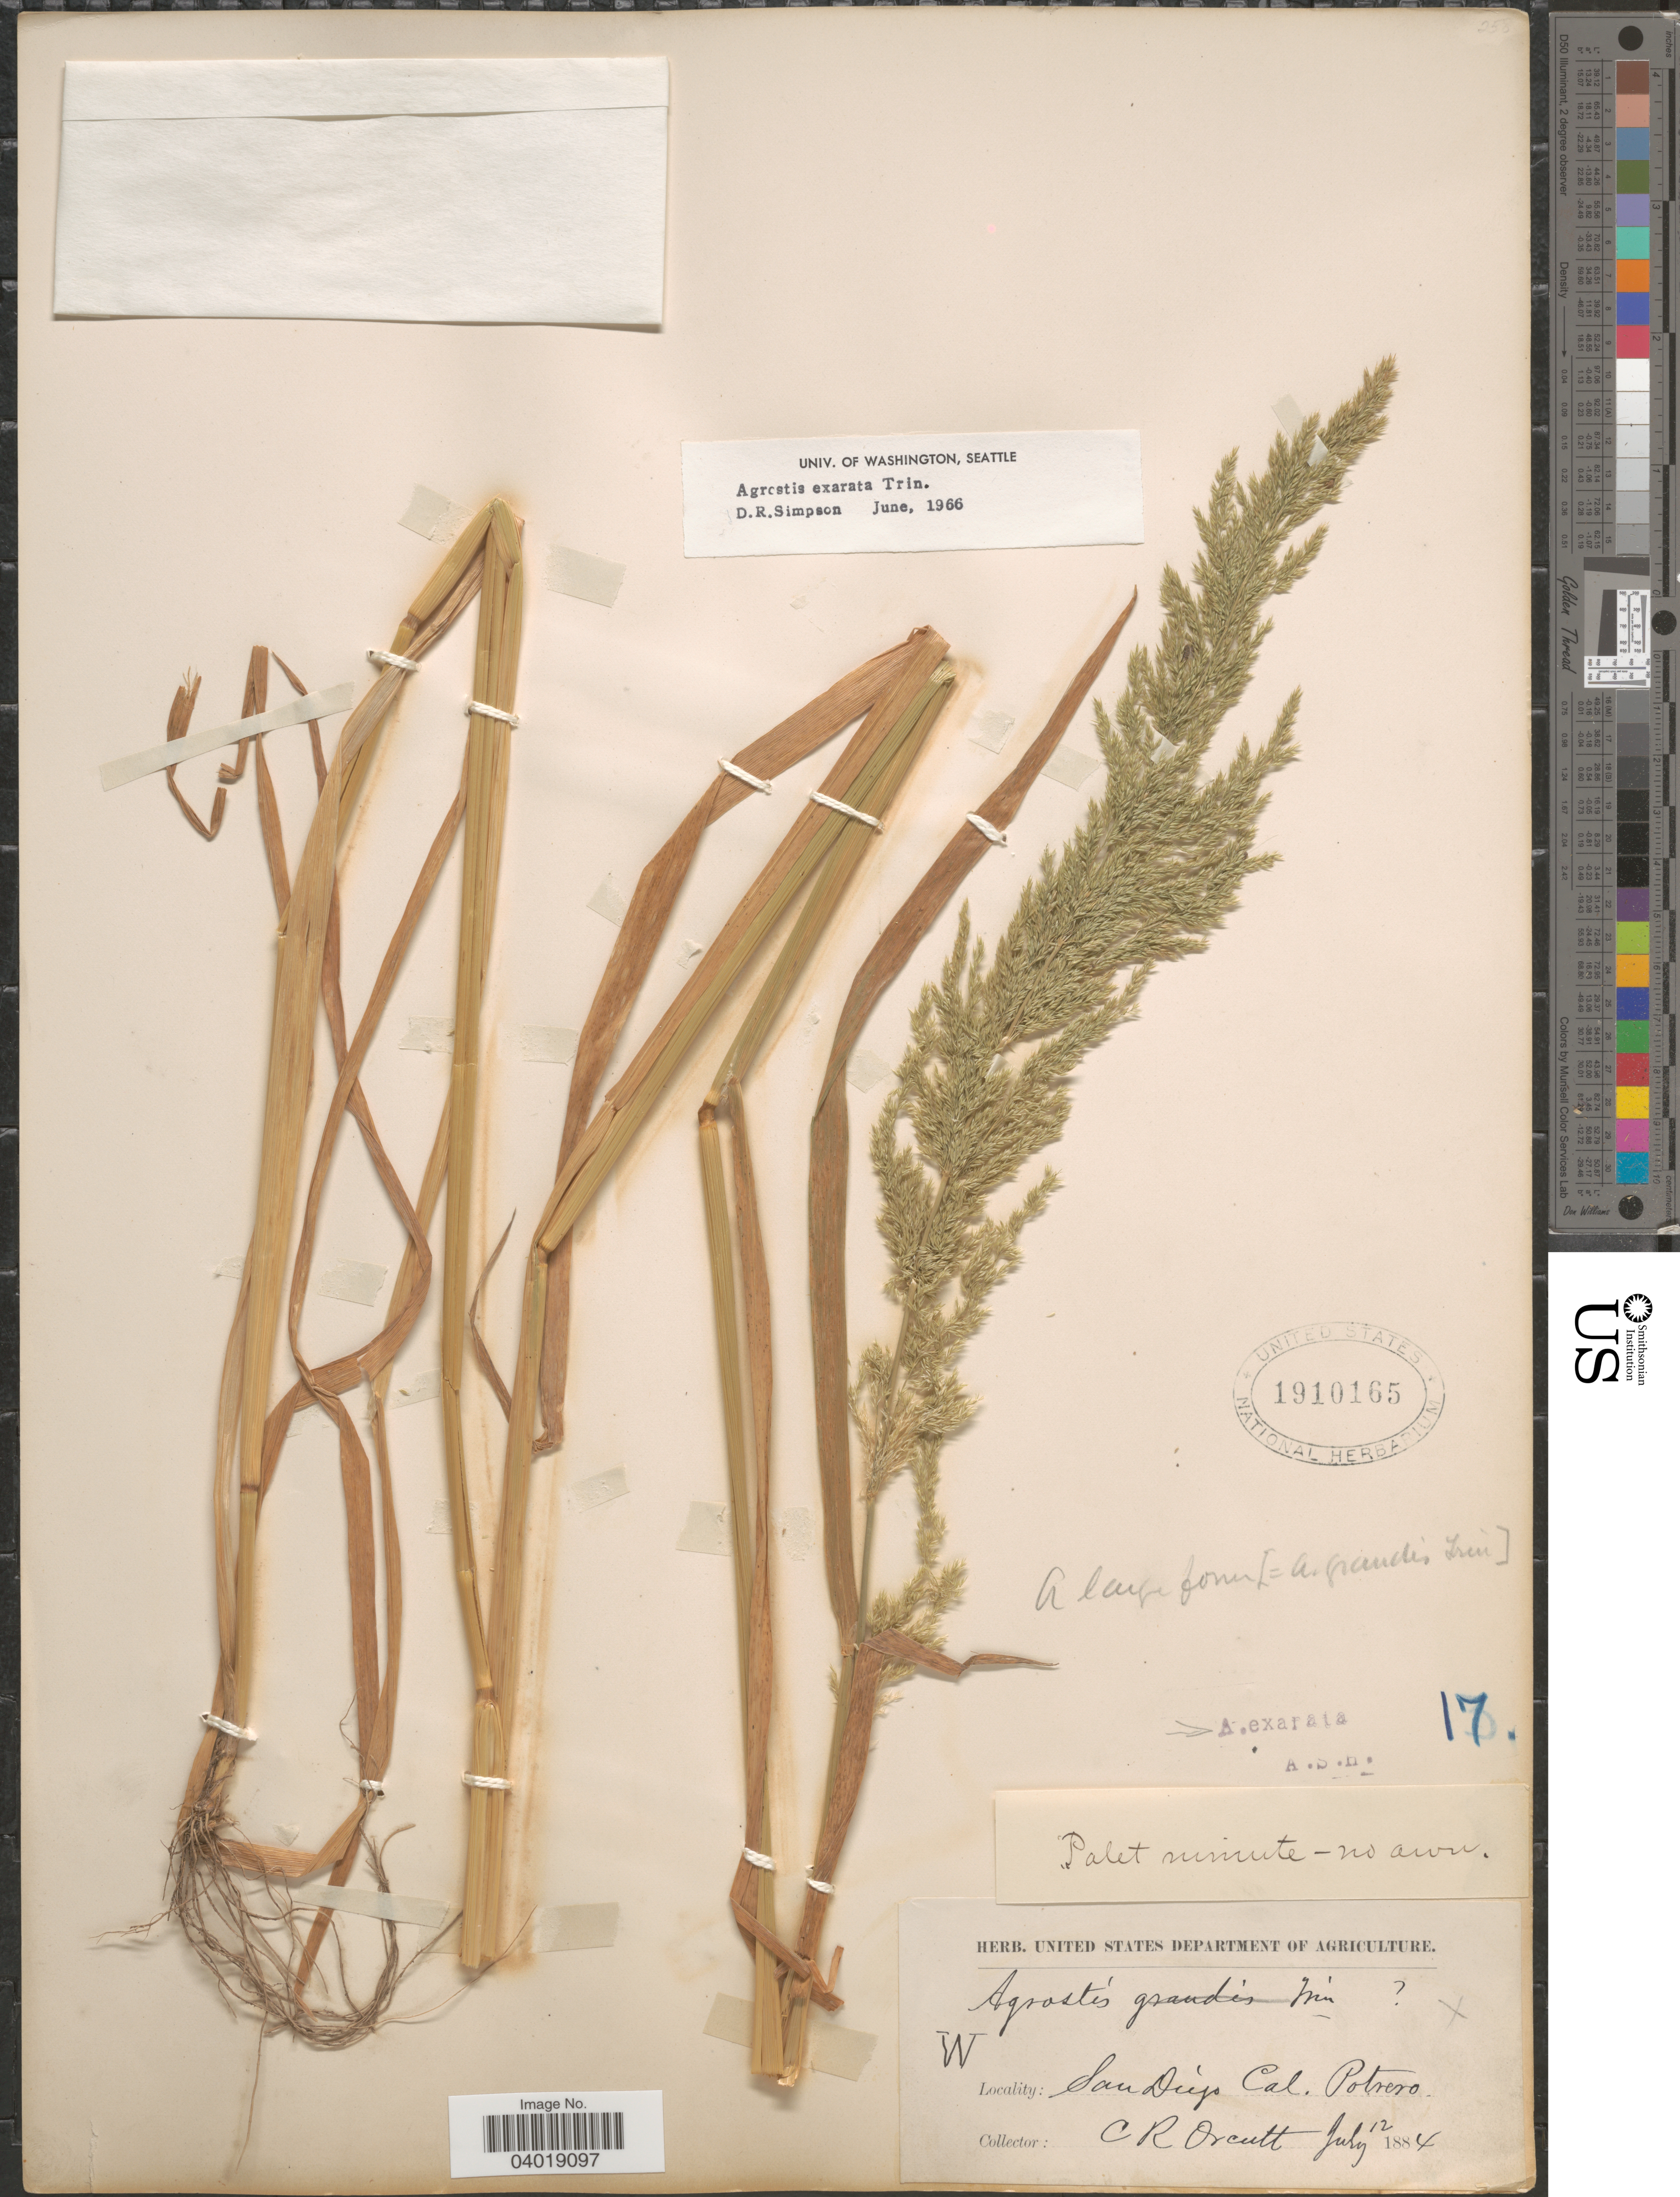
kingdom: Plantae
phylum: Tracheophyta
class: Liliopsida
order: Poales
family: Poaceae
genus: Agrostis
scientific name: Agrostis exarata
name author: Trin.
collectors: C. R. Orcutt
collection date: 1884-07-12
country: United States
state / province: California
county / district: San Diego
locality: San Diego. Potrero.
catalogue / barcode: US 1910165